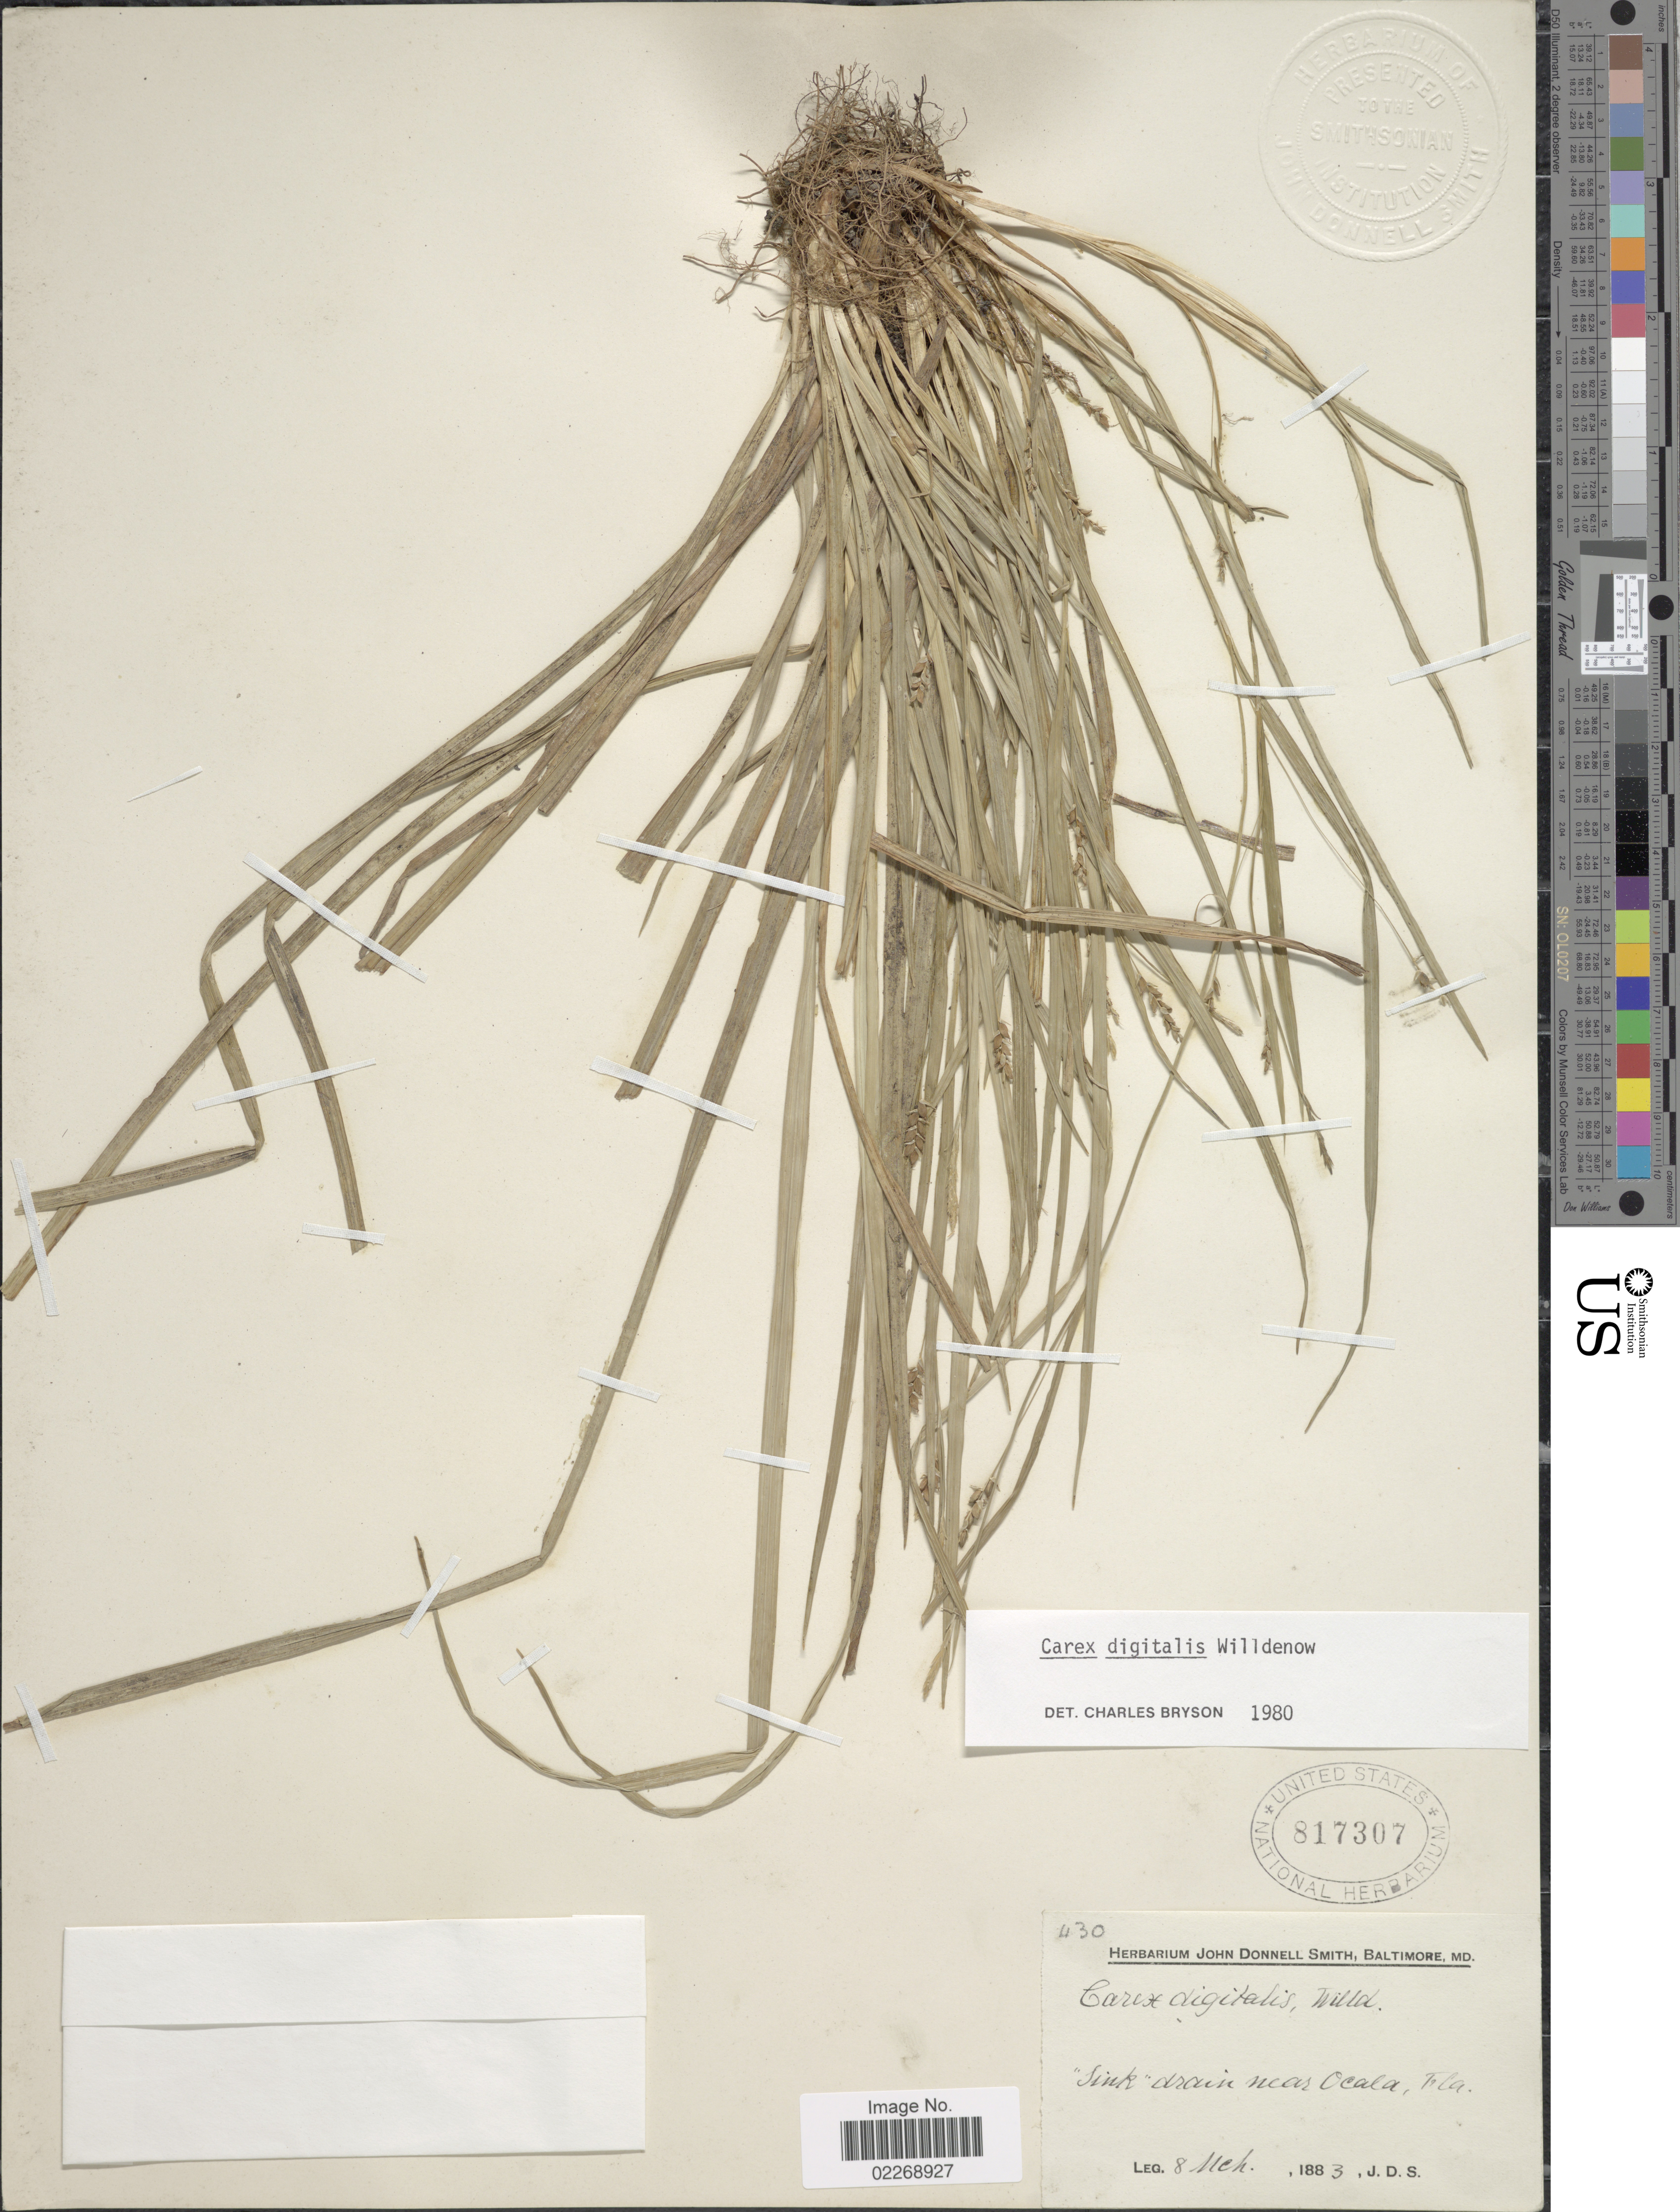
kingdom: Plantae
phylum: Tracheophyta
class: Liliopsida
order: Poales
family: Cyperaceae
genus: Carex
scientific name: Carex digitalis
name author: Willd.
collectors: J. Donnell Smith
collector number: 430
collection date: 1883-03-08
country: United States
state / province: Florida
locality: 'Sink' drain near Ocala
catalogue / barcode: US 817307